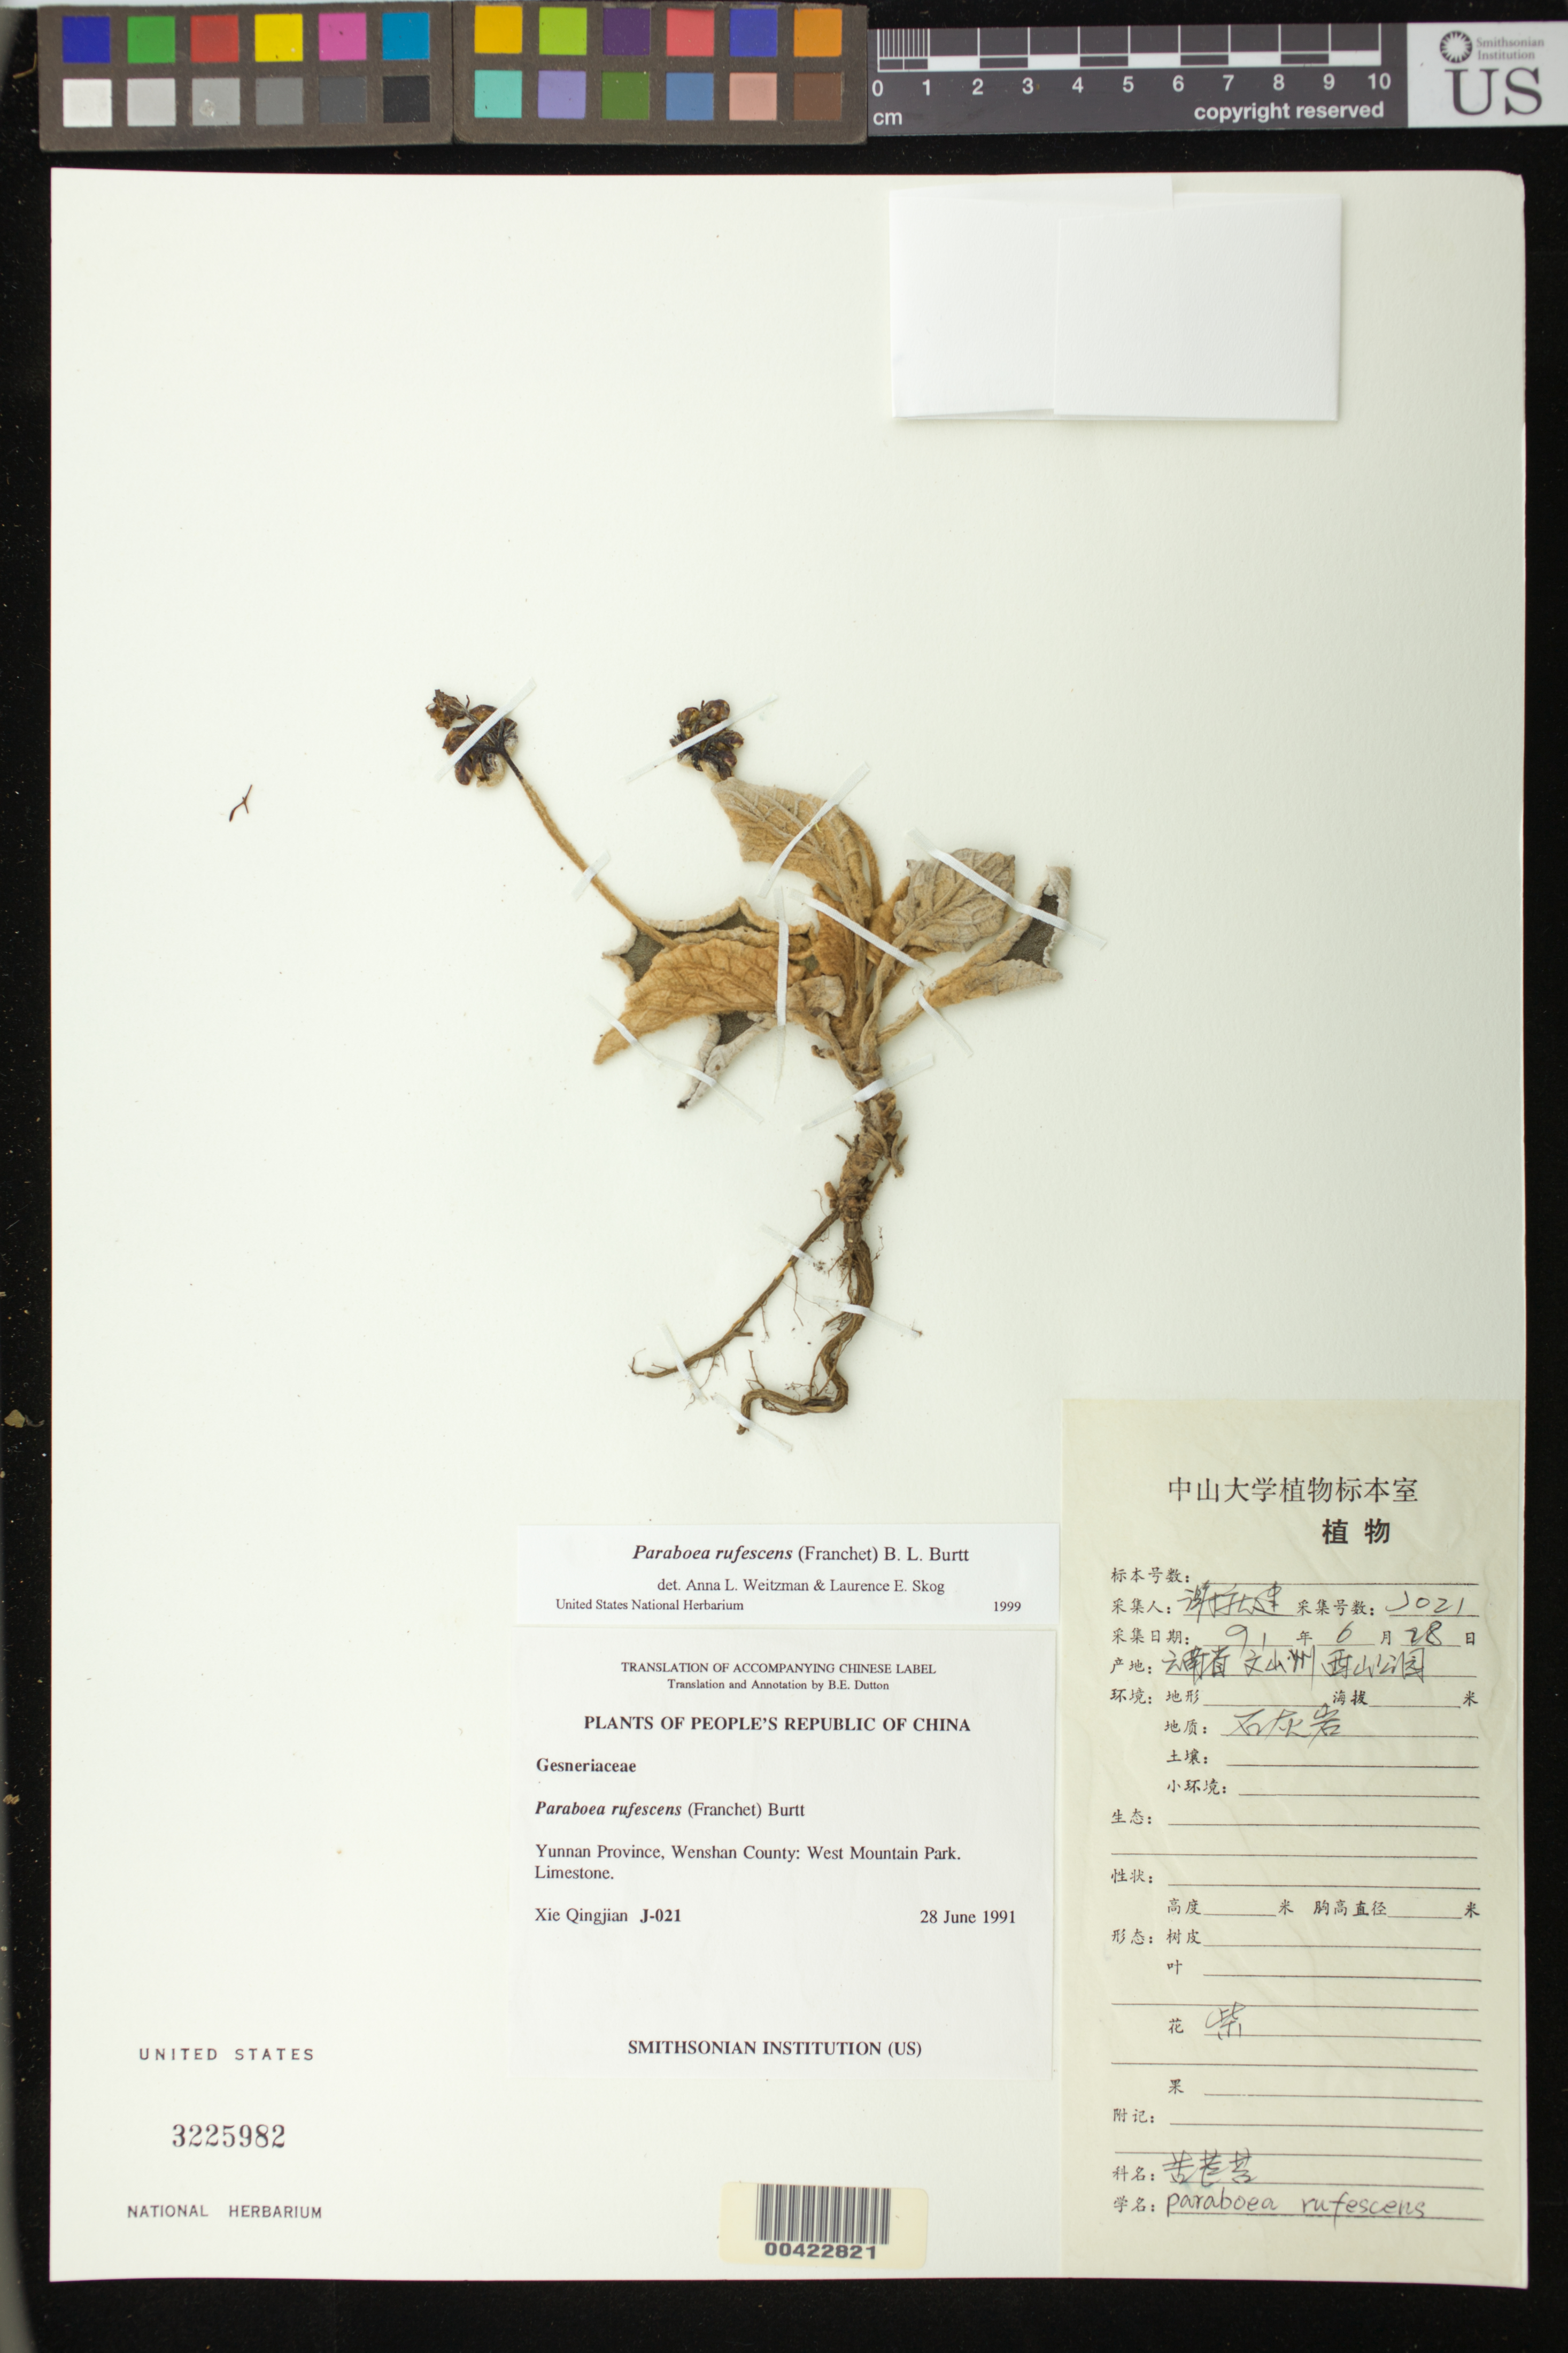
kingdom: Plantae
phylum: Tracheophyta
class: Magnoliopsida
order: Lamiales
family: Gesneriaceae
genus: Paraboea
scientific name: Paraboea rufescens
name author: (Franch.) B.L. Burtt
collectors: Q. Xie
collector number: J-021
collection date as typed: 28 Jun 1991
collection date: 1991-06-28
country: China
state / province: Yunnan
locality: Wenshan co., West mountain park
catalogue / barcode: US 3225982